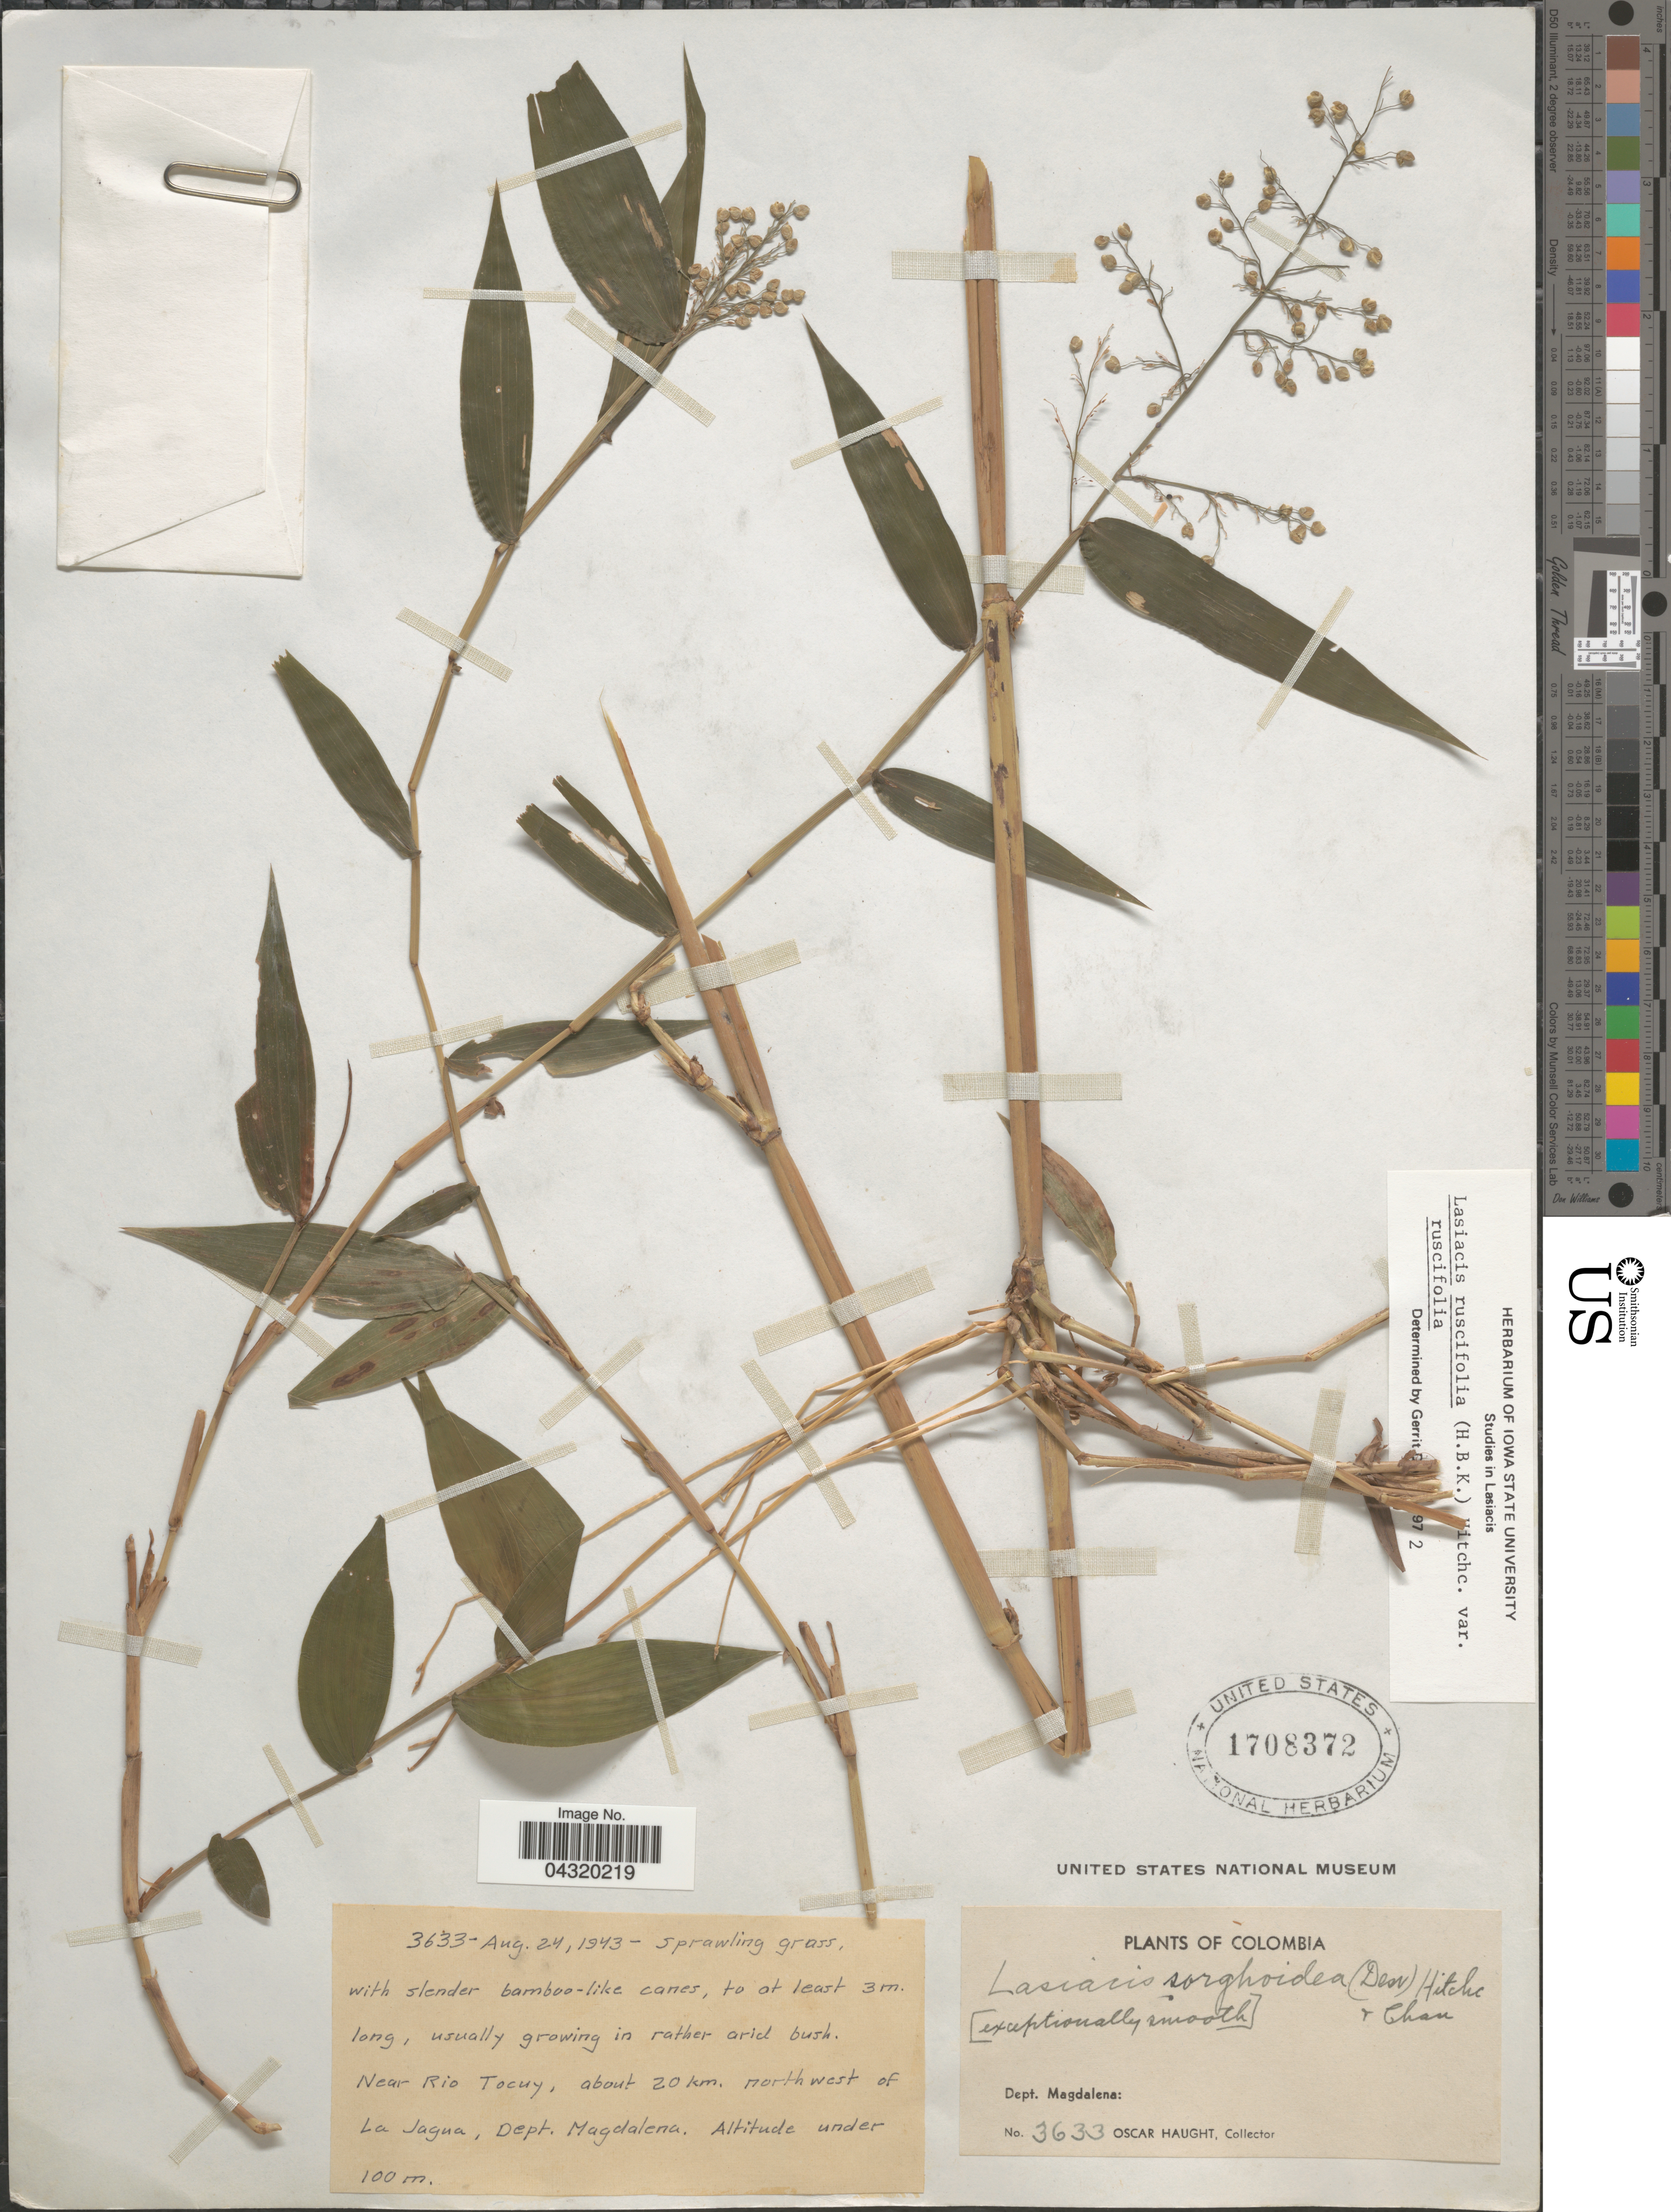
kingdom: Plantae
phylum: Tracheophyta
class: Liliopsida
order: Poales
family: Poaceae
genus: Lasiacis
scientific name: Lasiacis ruscifolia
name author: (Kunth) Hitchc.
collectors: O. L. Haught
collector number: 3633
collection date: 1943-08-24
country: Colombia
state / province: Magdalena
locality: Dept. Magdalena. Near Rio Tocuy, about 20 km. northwest of La Jagua.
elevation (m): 100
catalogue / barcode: US 1708372